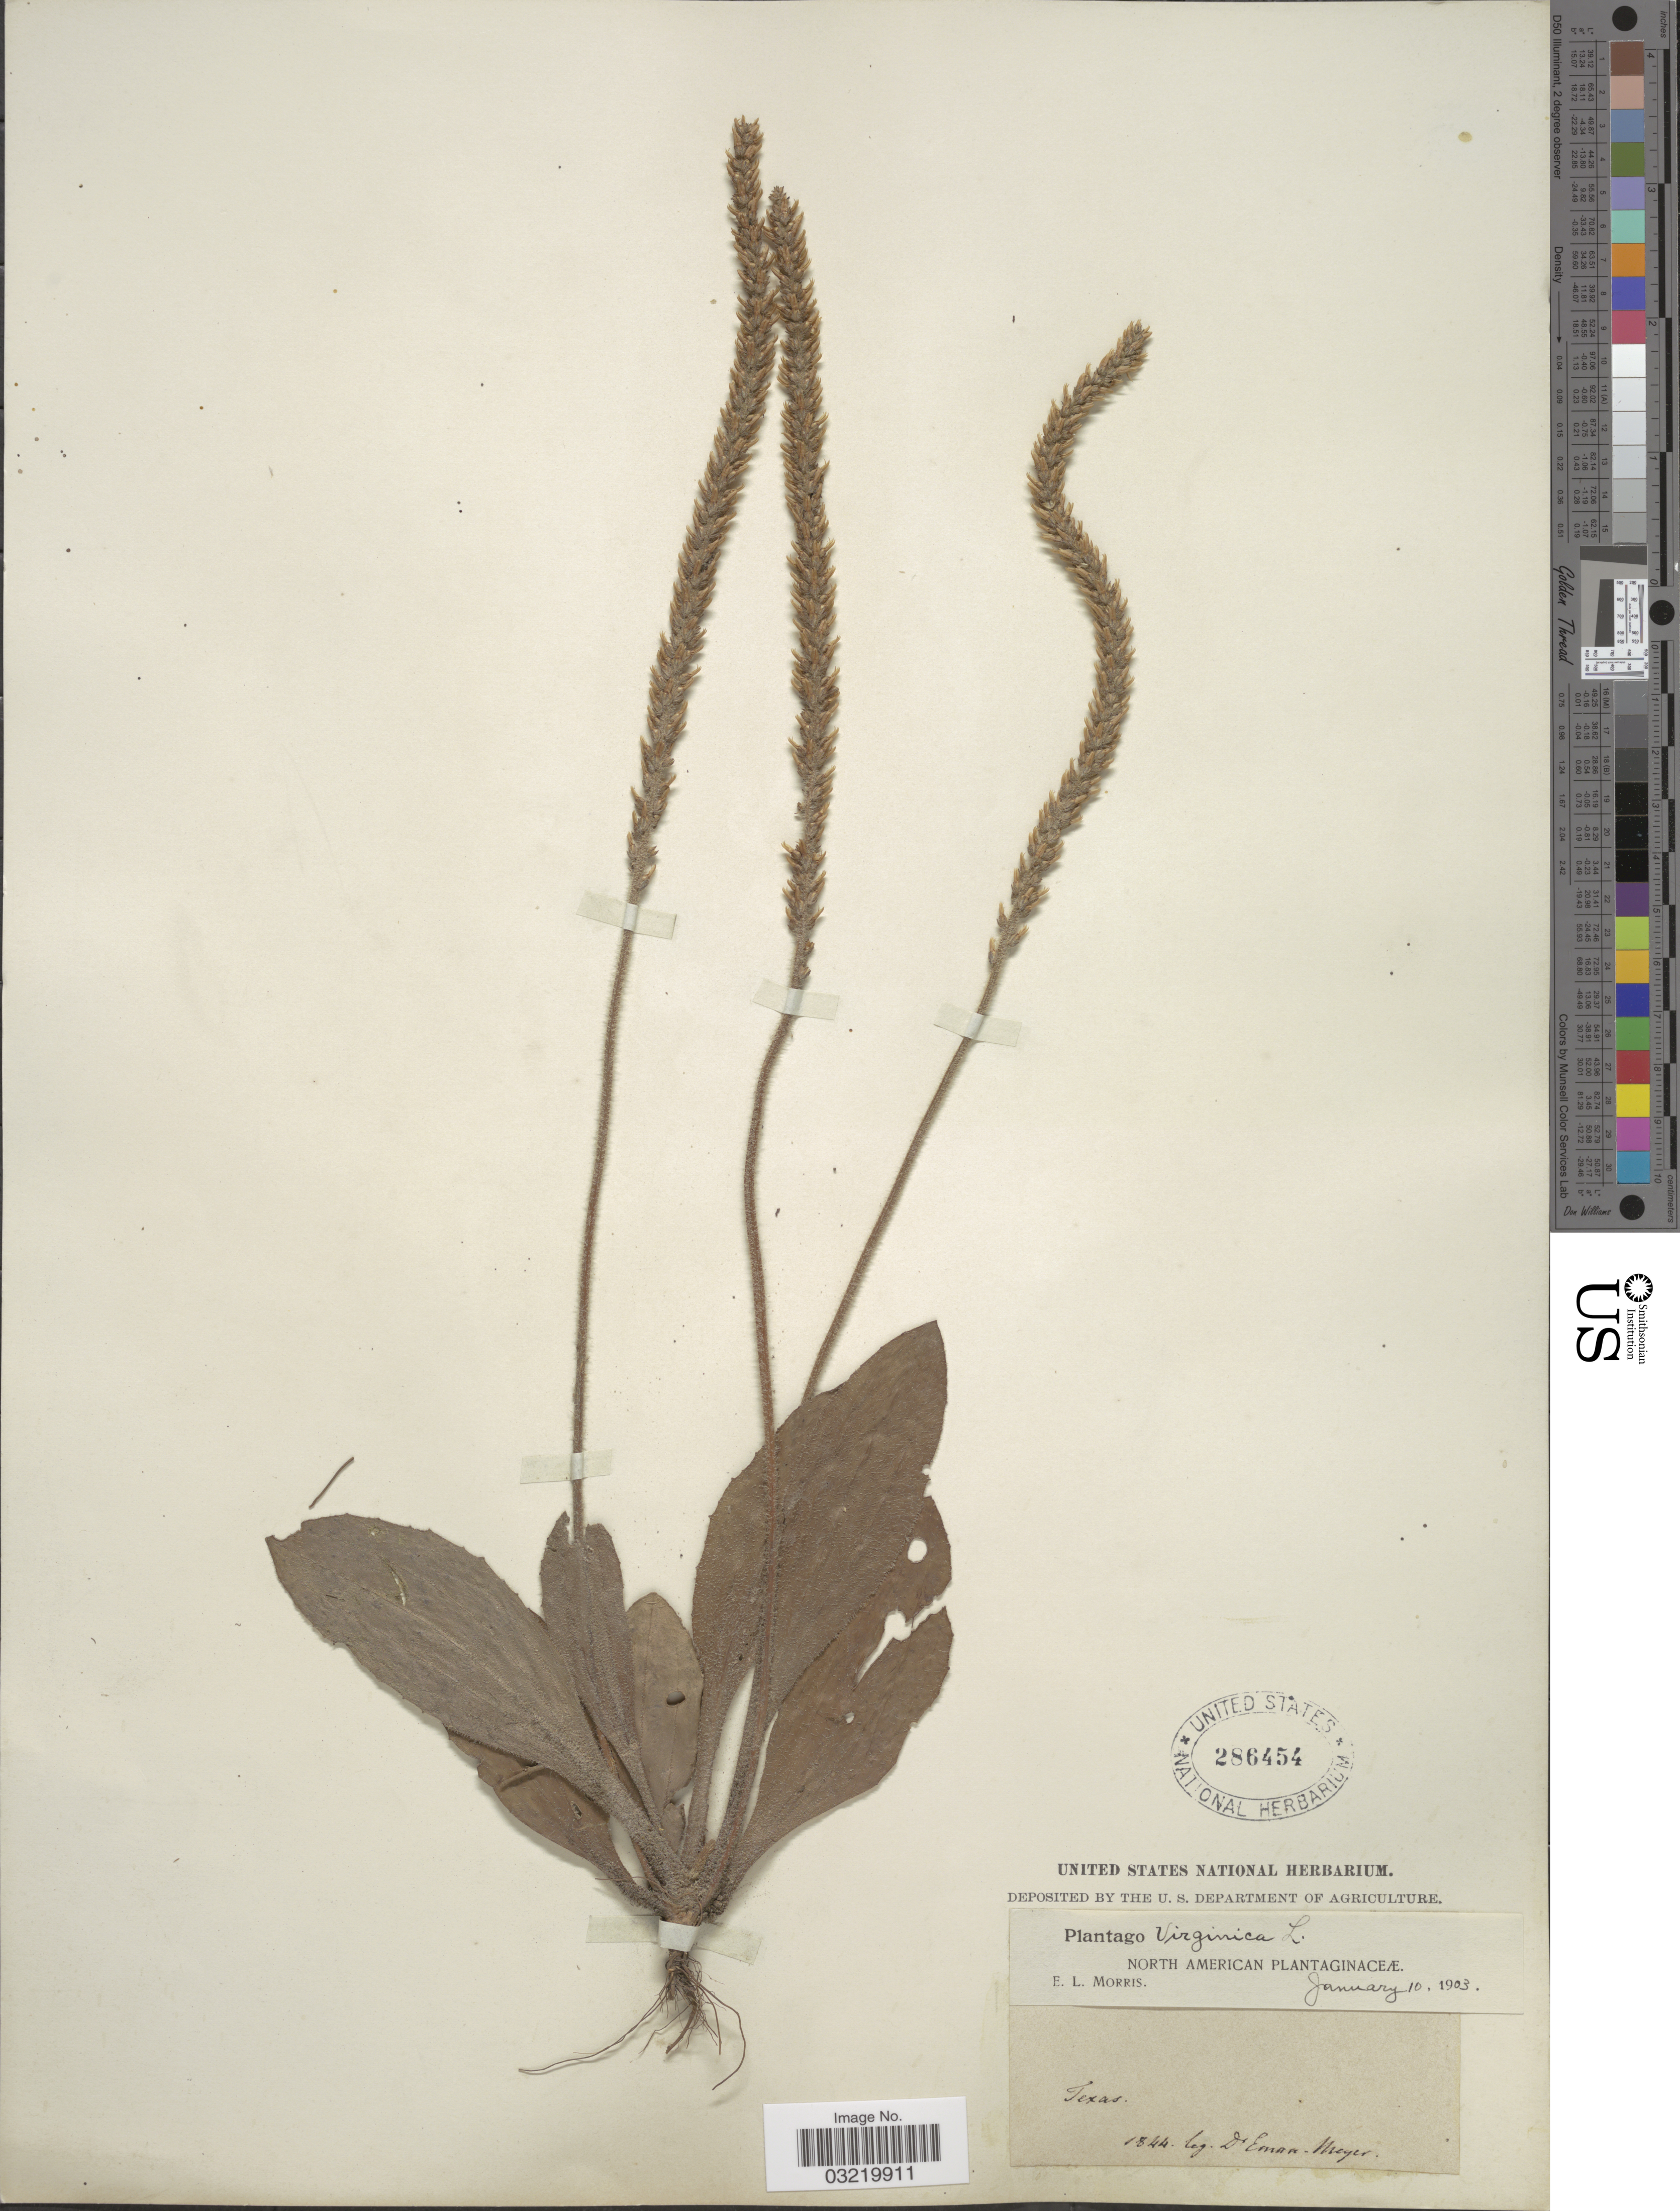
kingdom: Plantae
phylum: Tracheophyta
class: Magnoliopsida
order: Lamiales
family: Plantaginaceae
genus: Plantago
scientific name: Plantago virginica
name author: L.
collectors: E. Meyer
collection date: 1844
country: United States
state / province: Texas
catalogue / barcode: US 286454